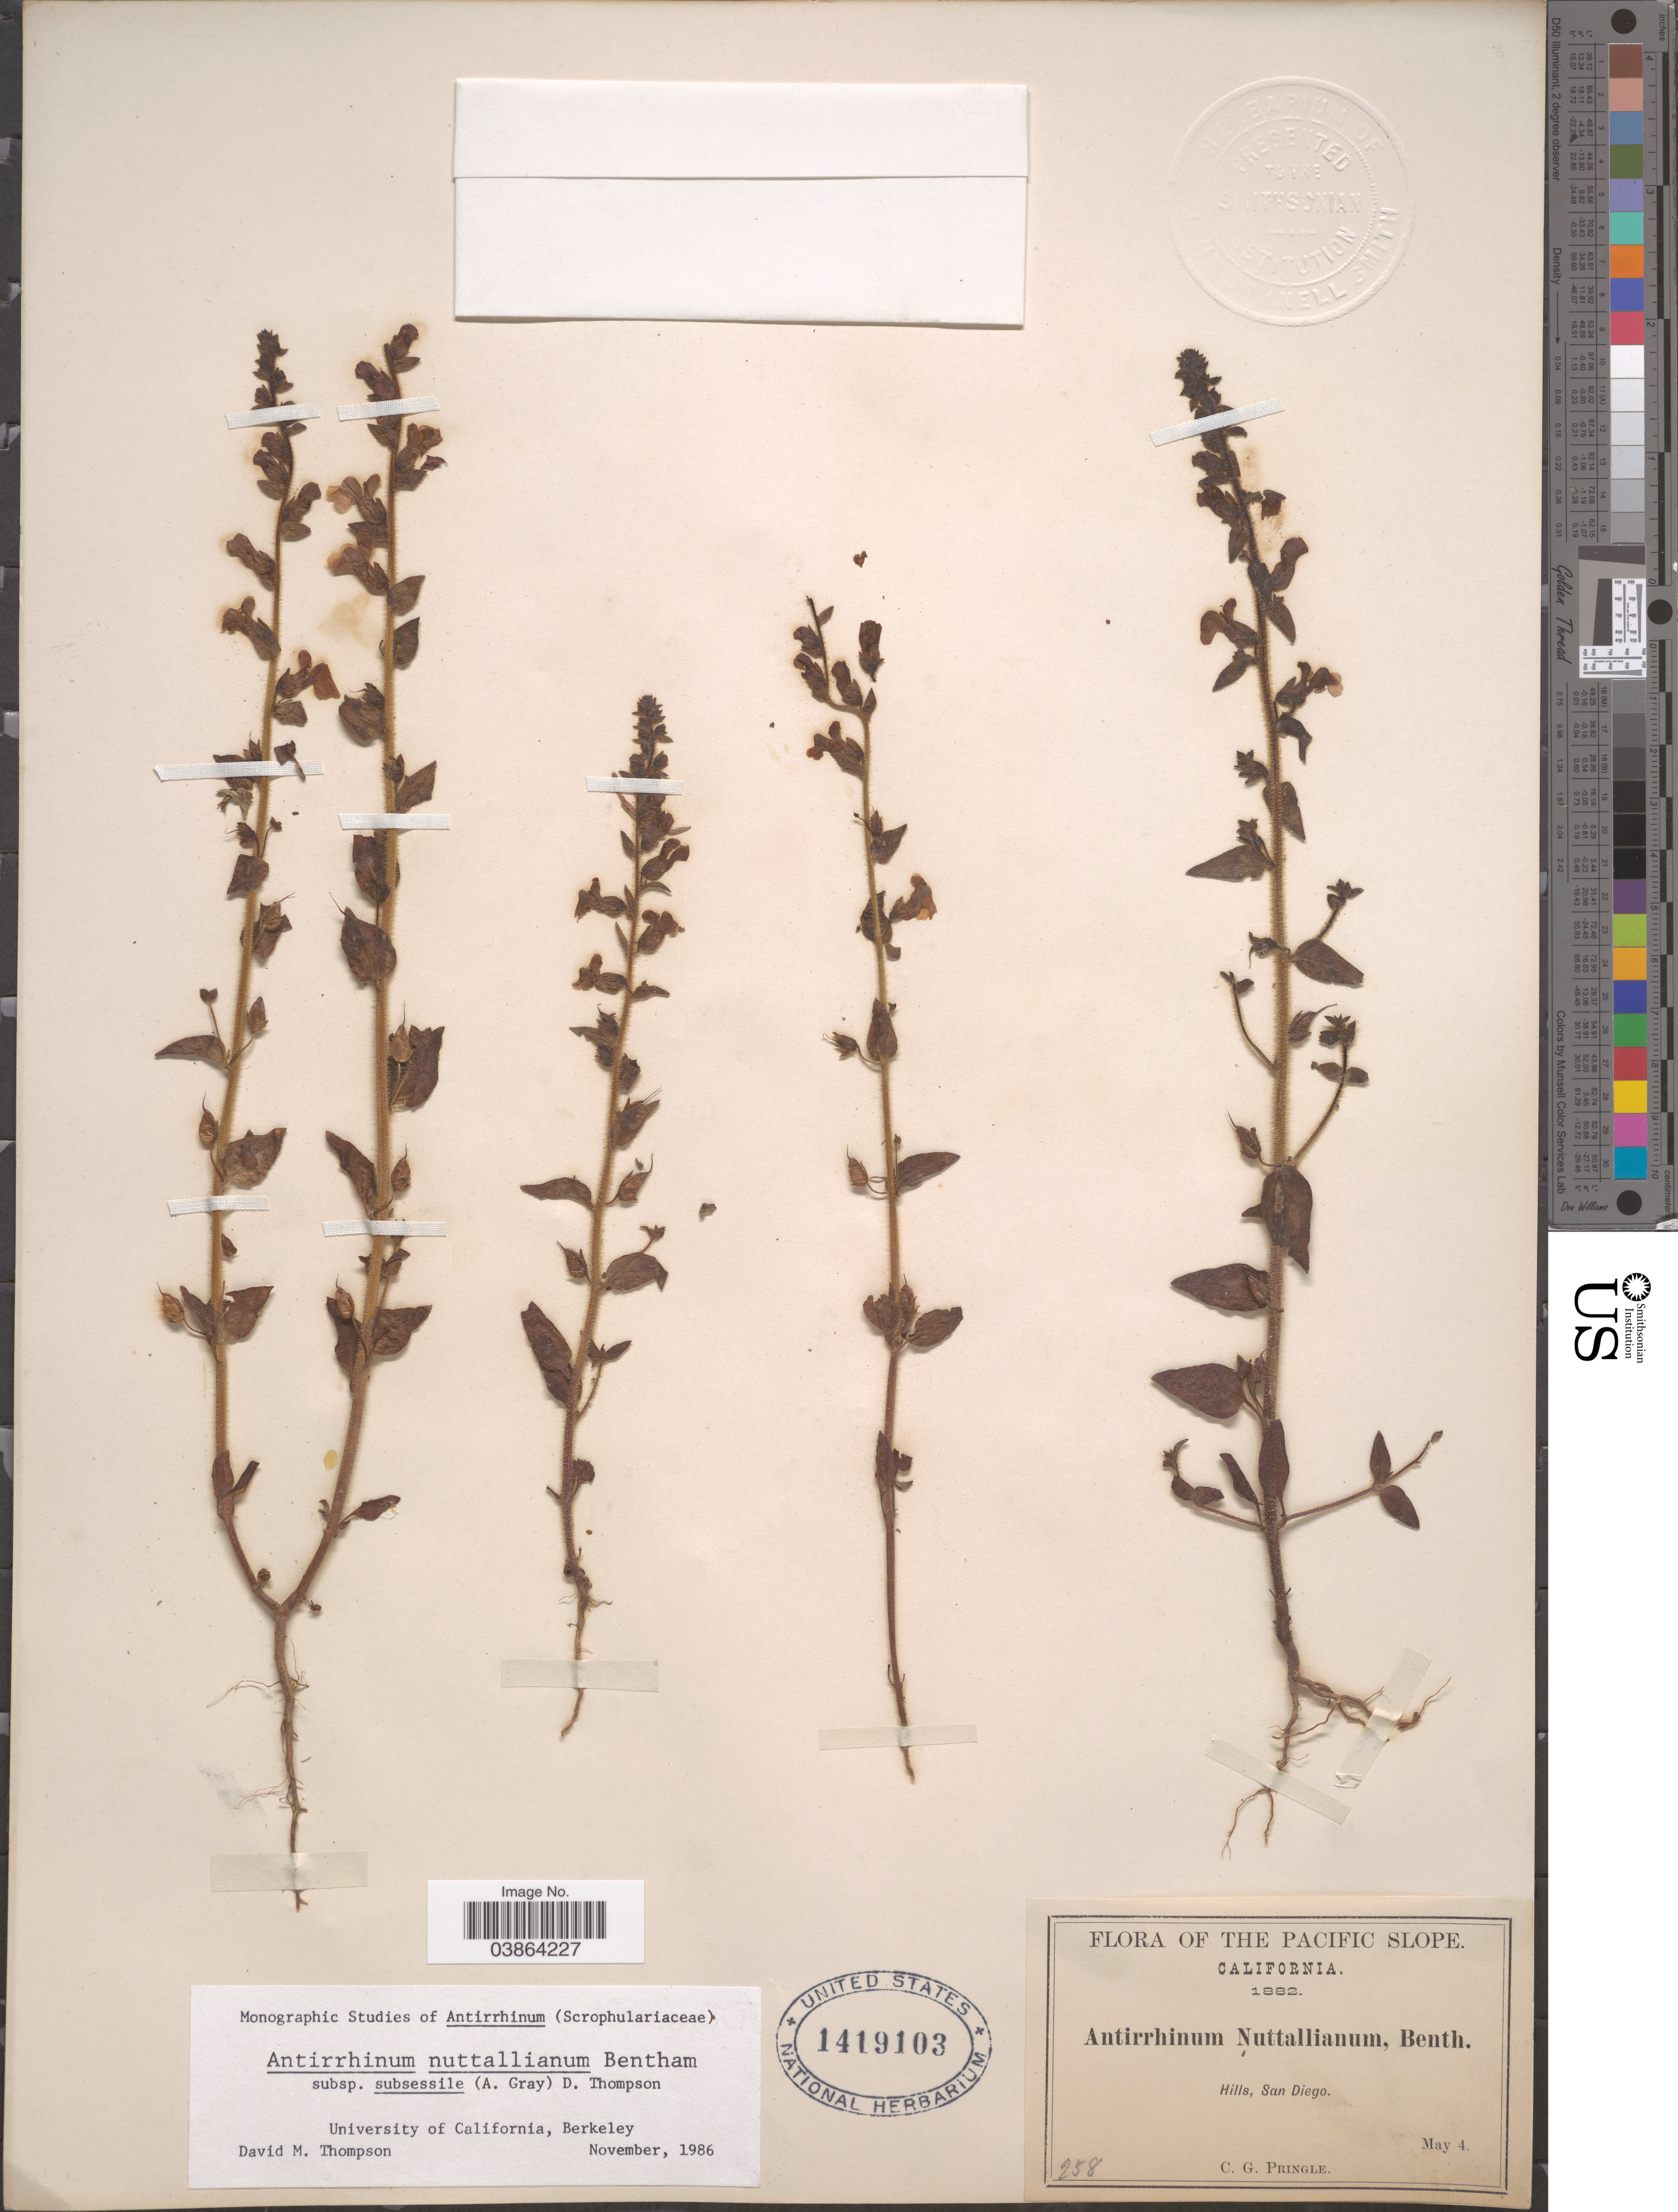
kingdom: Plantae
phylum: Tracheophyta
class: Magnoliopsida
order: Lamiales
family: Plantaginaceae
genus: Sairocarpus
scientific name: Sairocarpus nuttallianus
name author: (Benth.) D.A. Sutton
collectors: C. G. Pringle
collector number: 258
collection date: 1882-05-04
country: United States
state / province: California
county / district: San Diego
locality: The Pacific Slope. Hills, San Diego.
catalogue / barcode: US 1419103